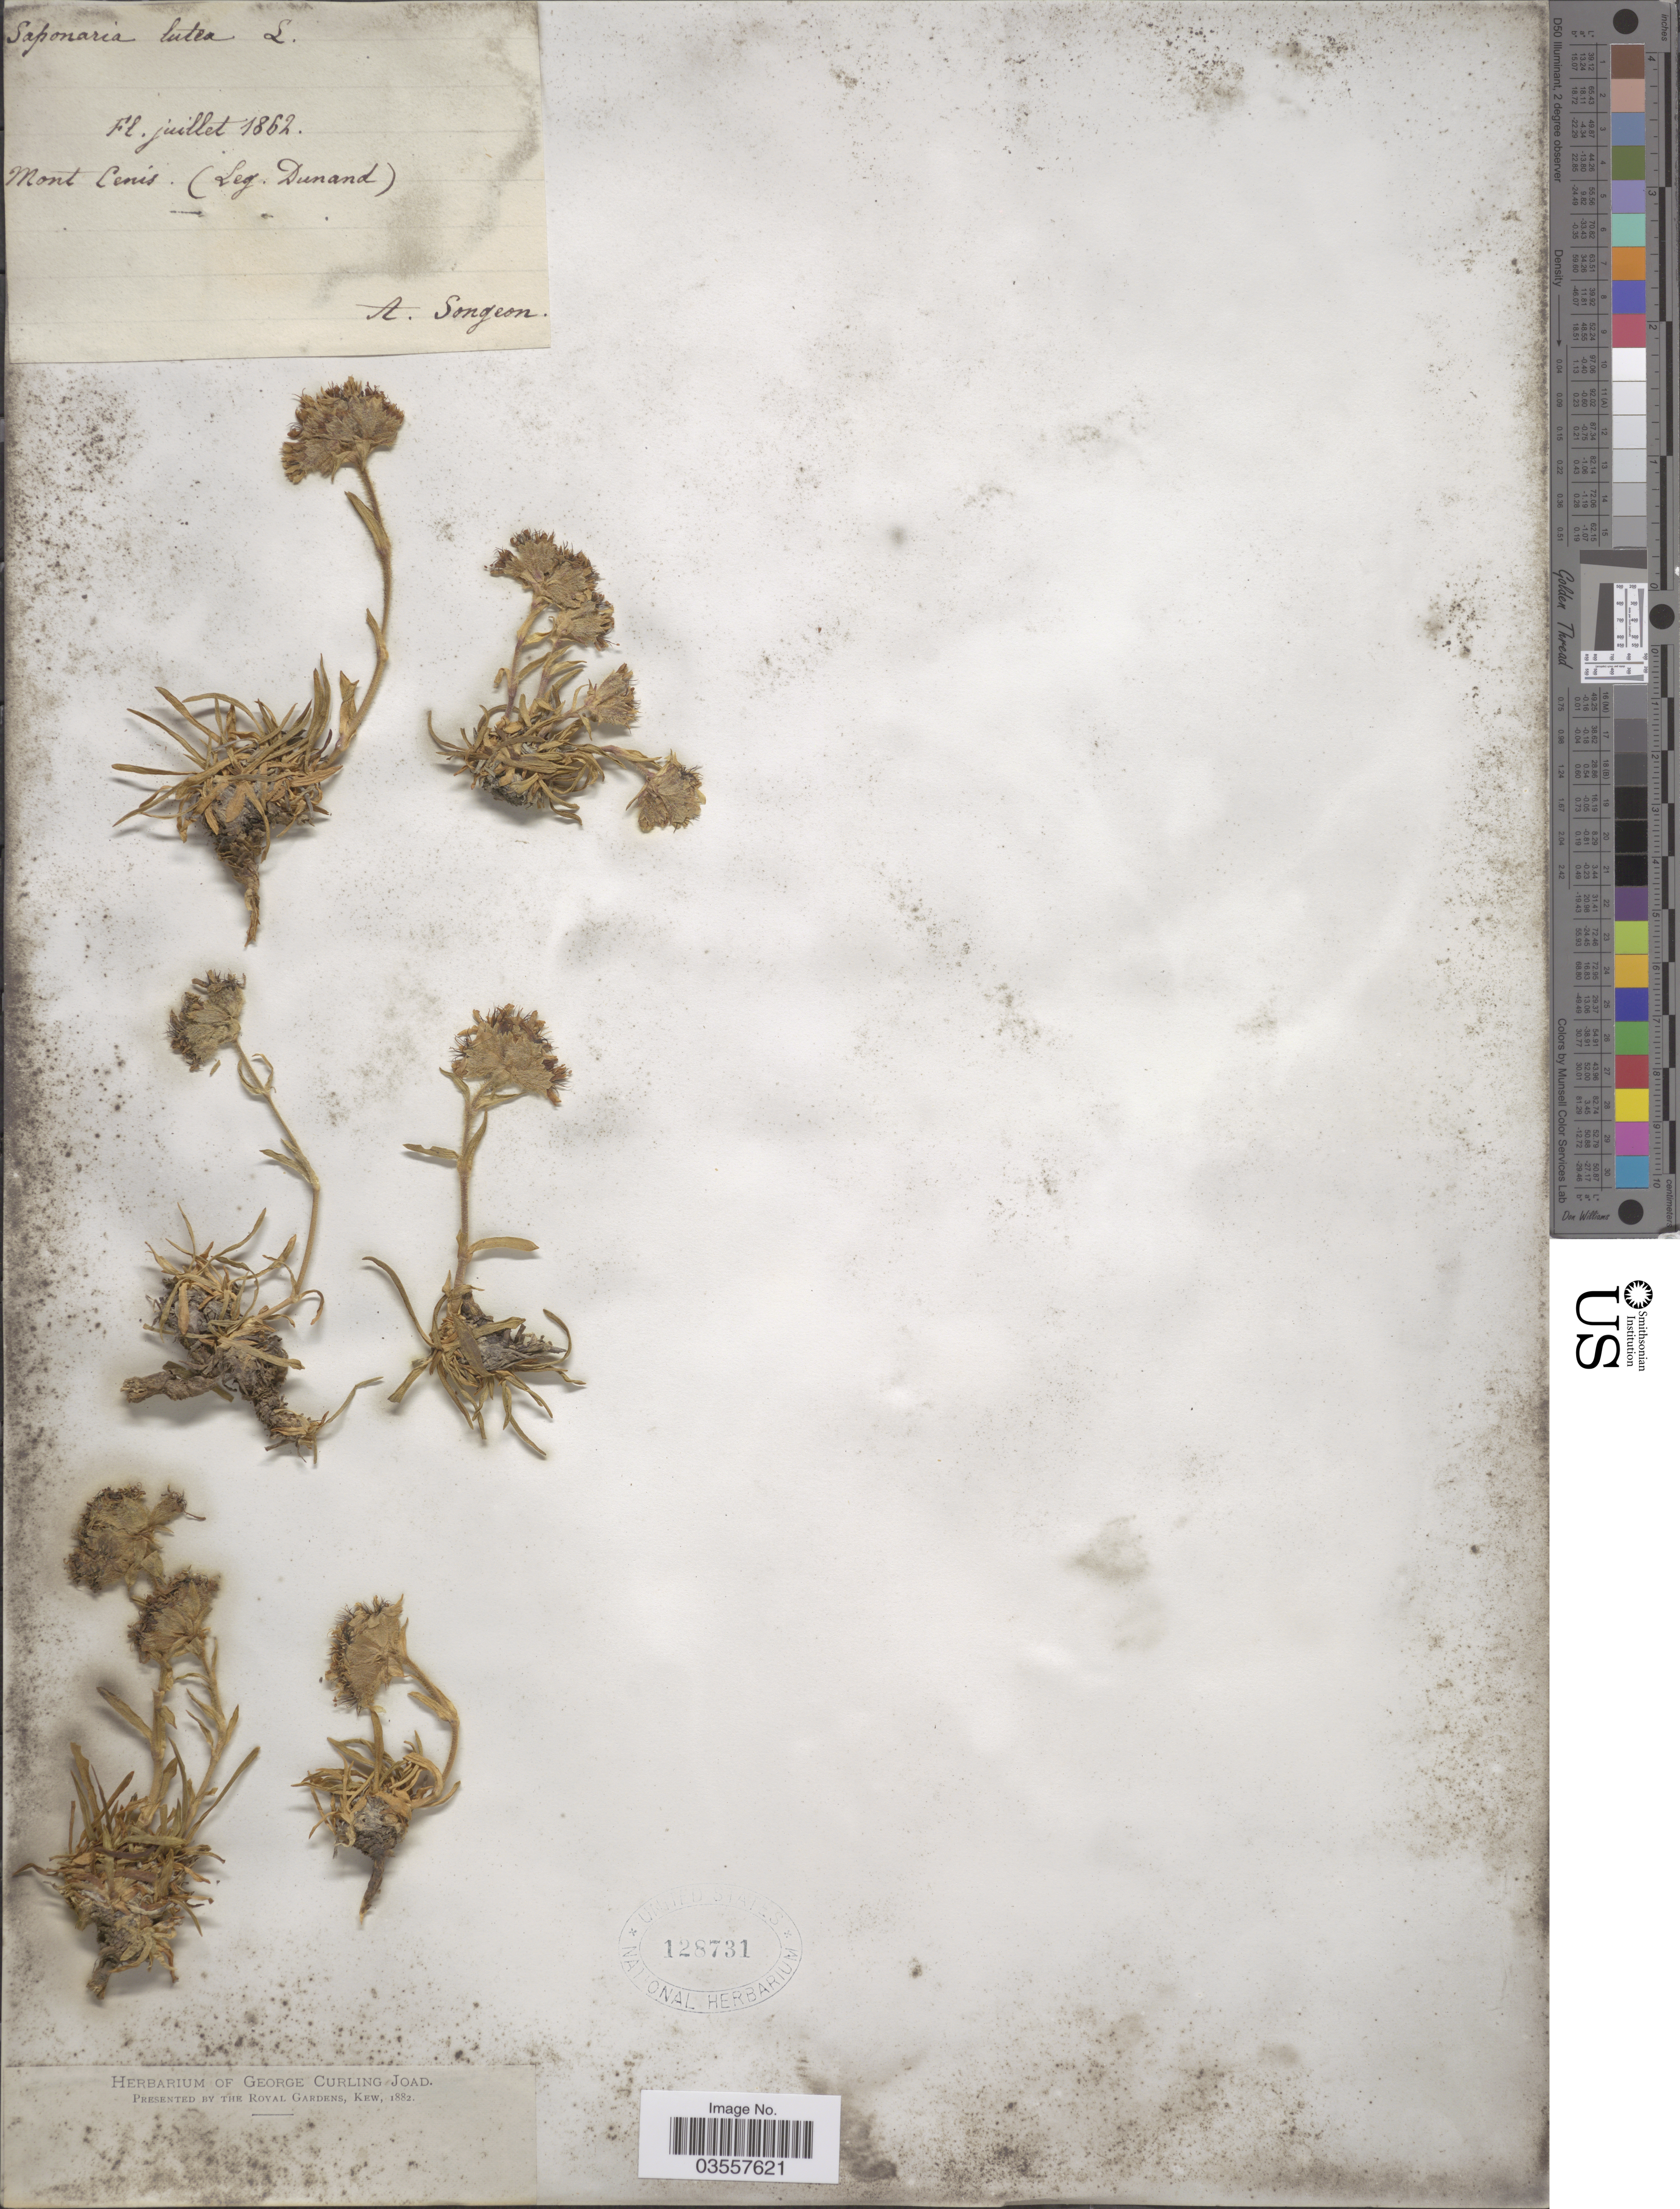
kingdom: Plantae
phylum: Tracheophyta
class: Magnoliopsida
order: Caryophyllales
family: Caryophyllaceae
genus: Saponaria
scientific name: Saponaria lutea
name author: L.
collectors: Dunand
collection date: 1862-07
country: France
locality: Mont Cenis.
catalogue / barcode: US 128731